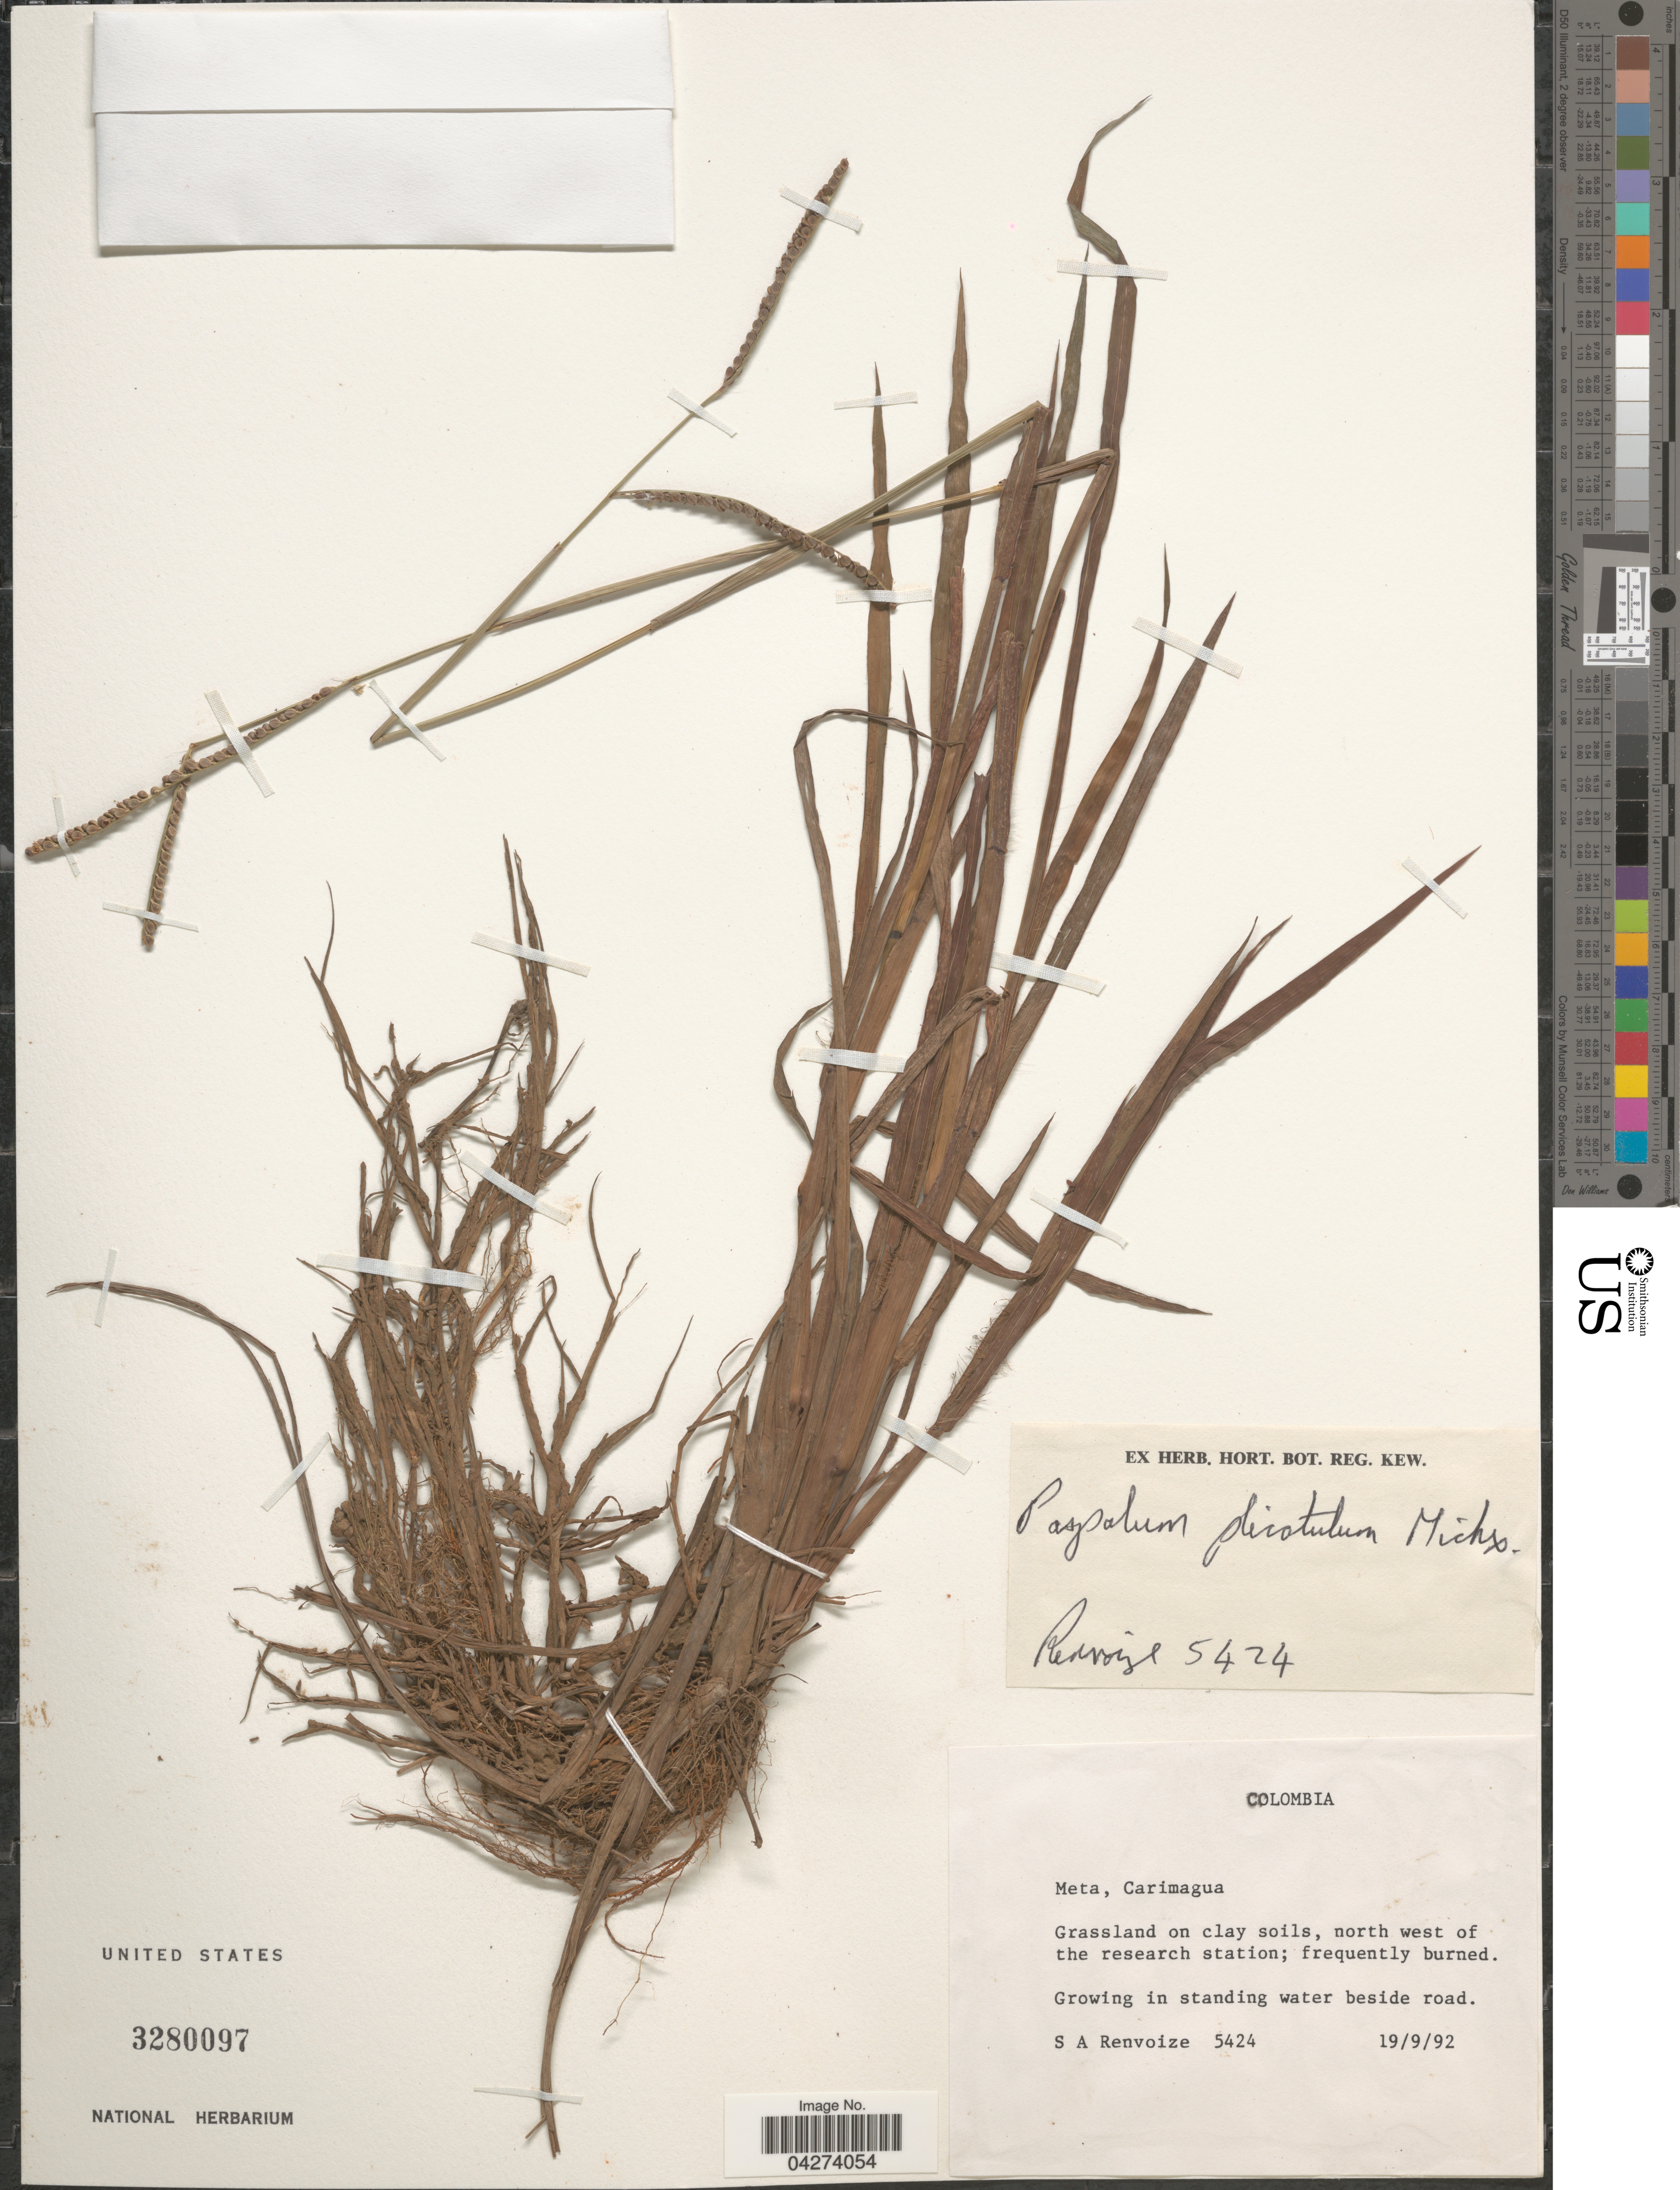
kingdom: Plantae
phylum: Tracheophyta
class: Liliopsida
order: Poales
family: Poaceae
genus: Paspalum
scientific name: Paspalum plicatulum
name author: Michx.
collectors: S. A. Renvoize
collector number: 5424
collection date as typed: Transcribed d/m/y: 19/9/92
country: Colombia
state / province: Meta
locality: Carimagua. Growing in standing water beside road.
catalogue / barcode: US 3280097